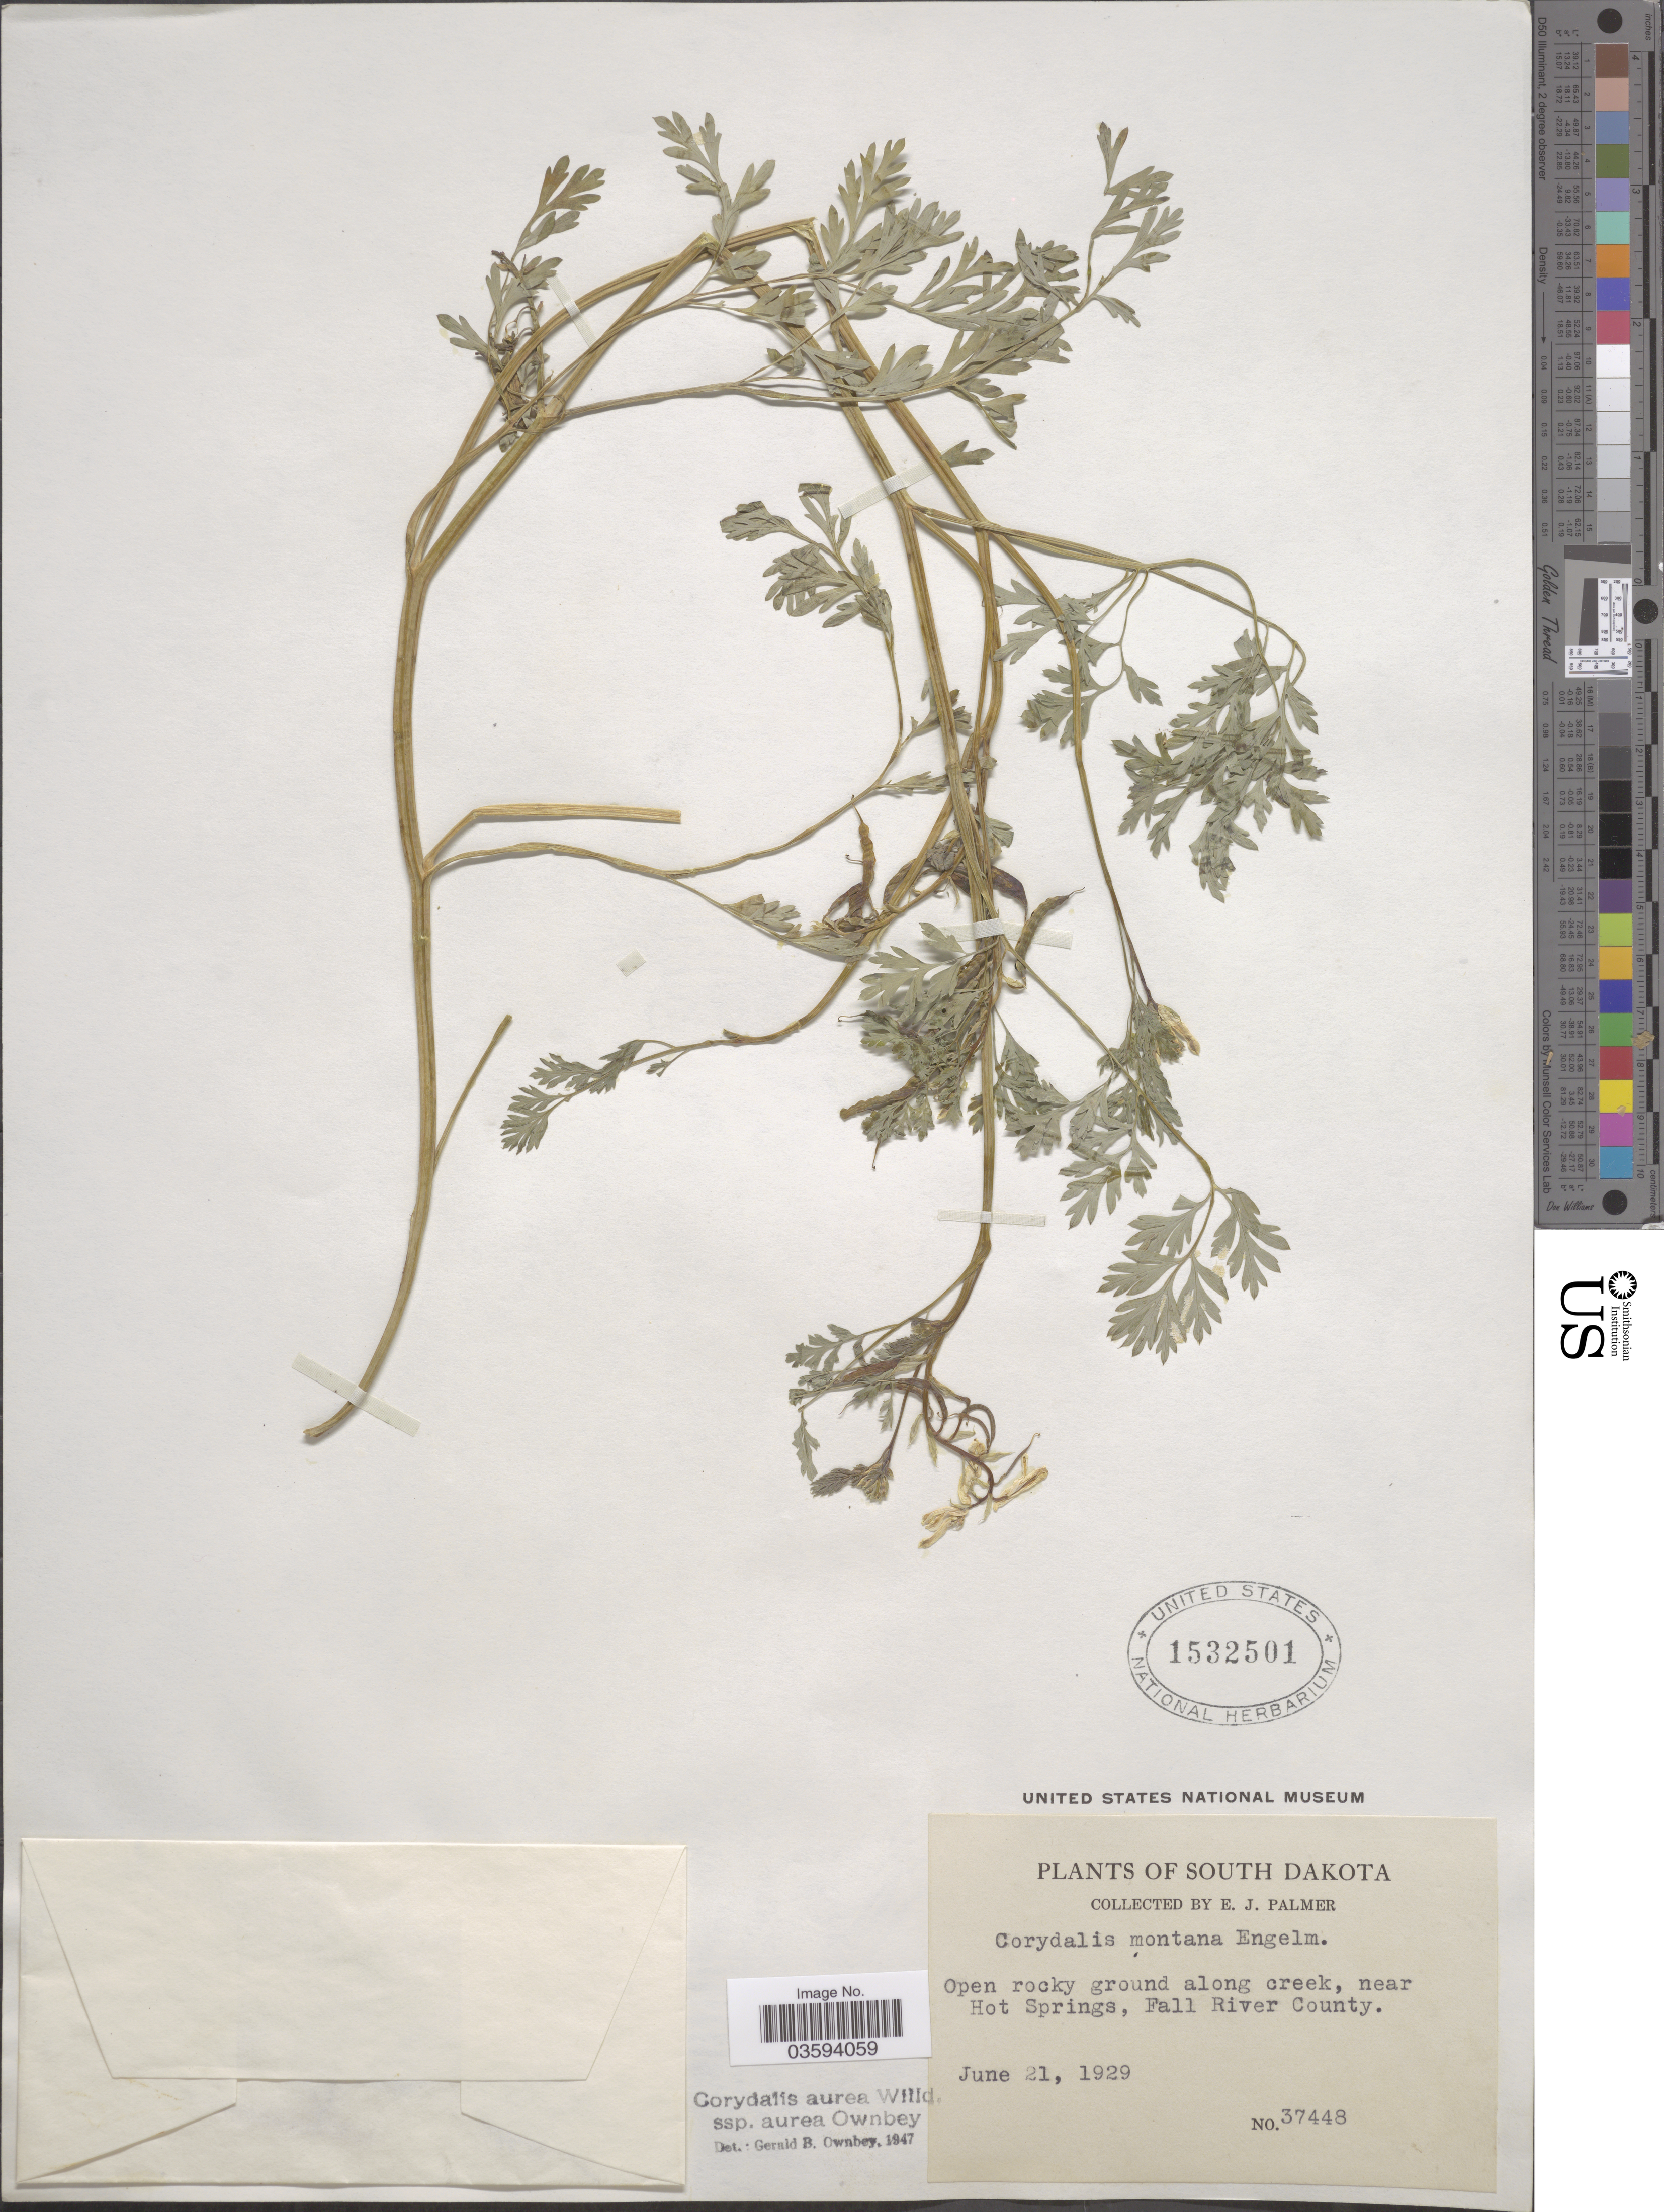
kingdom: Plantae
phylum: Tracheophyta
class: Magnoliopsida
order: Ranunculales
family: Papaveraceae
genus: Corydalis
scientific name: Corydalis aurea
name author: Willd.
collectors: E. J. Palmer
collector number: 37448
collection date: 1929-06-21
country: United States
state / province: South Dakota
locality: Open rocky ground along creek, near Hot Springs, Fall River County.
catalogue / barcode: US 1532501